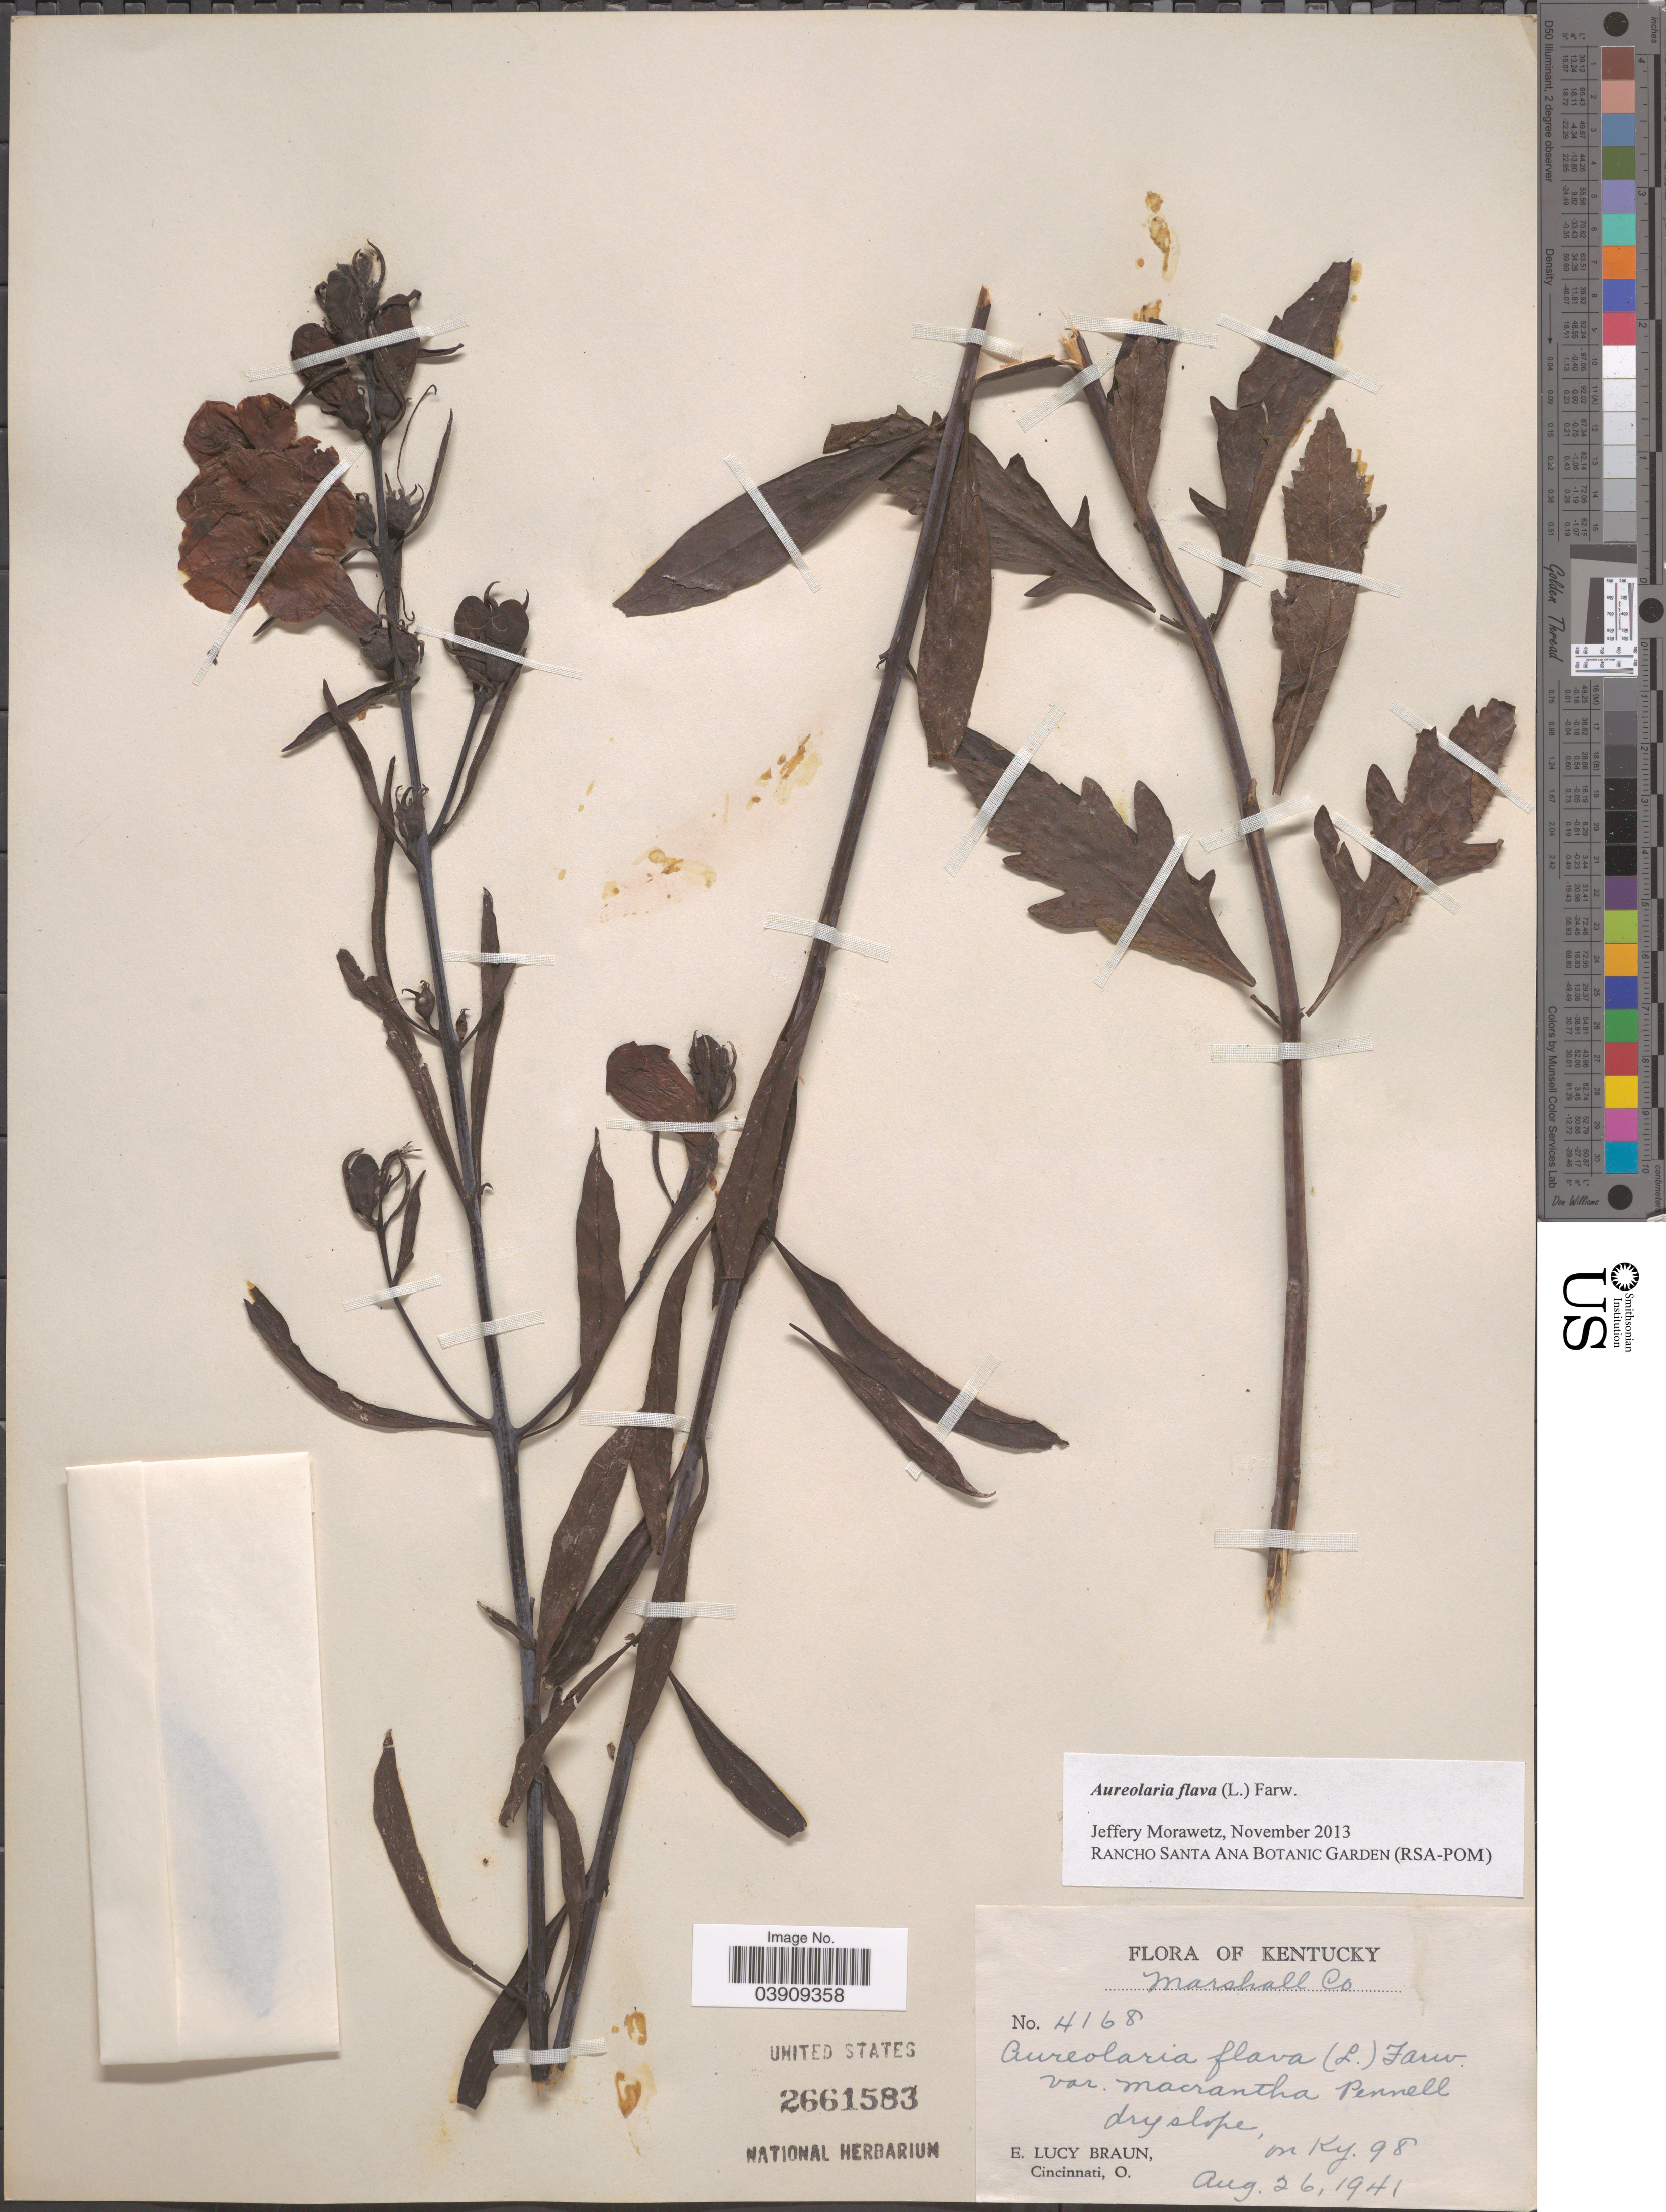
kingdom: Plantae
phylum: Tracheophyta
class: Magnoliopsida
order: Lamiales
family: Orobanchaceae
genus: Aureolaria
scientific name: Aureolaria flava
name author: (L.) Farw.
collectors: E. L. Braun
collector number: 4168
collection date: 1941-08-26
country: United States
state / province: Kentucky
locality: Marshall Co. On Ky. 98.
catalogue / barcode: US 2661583